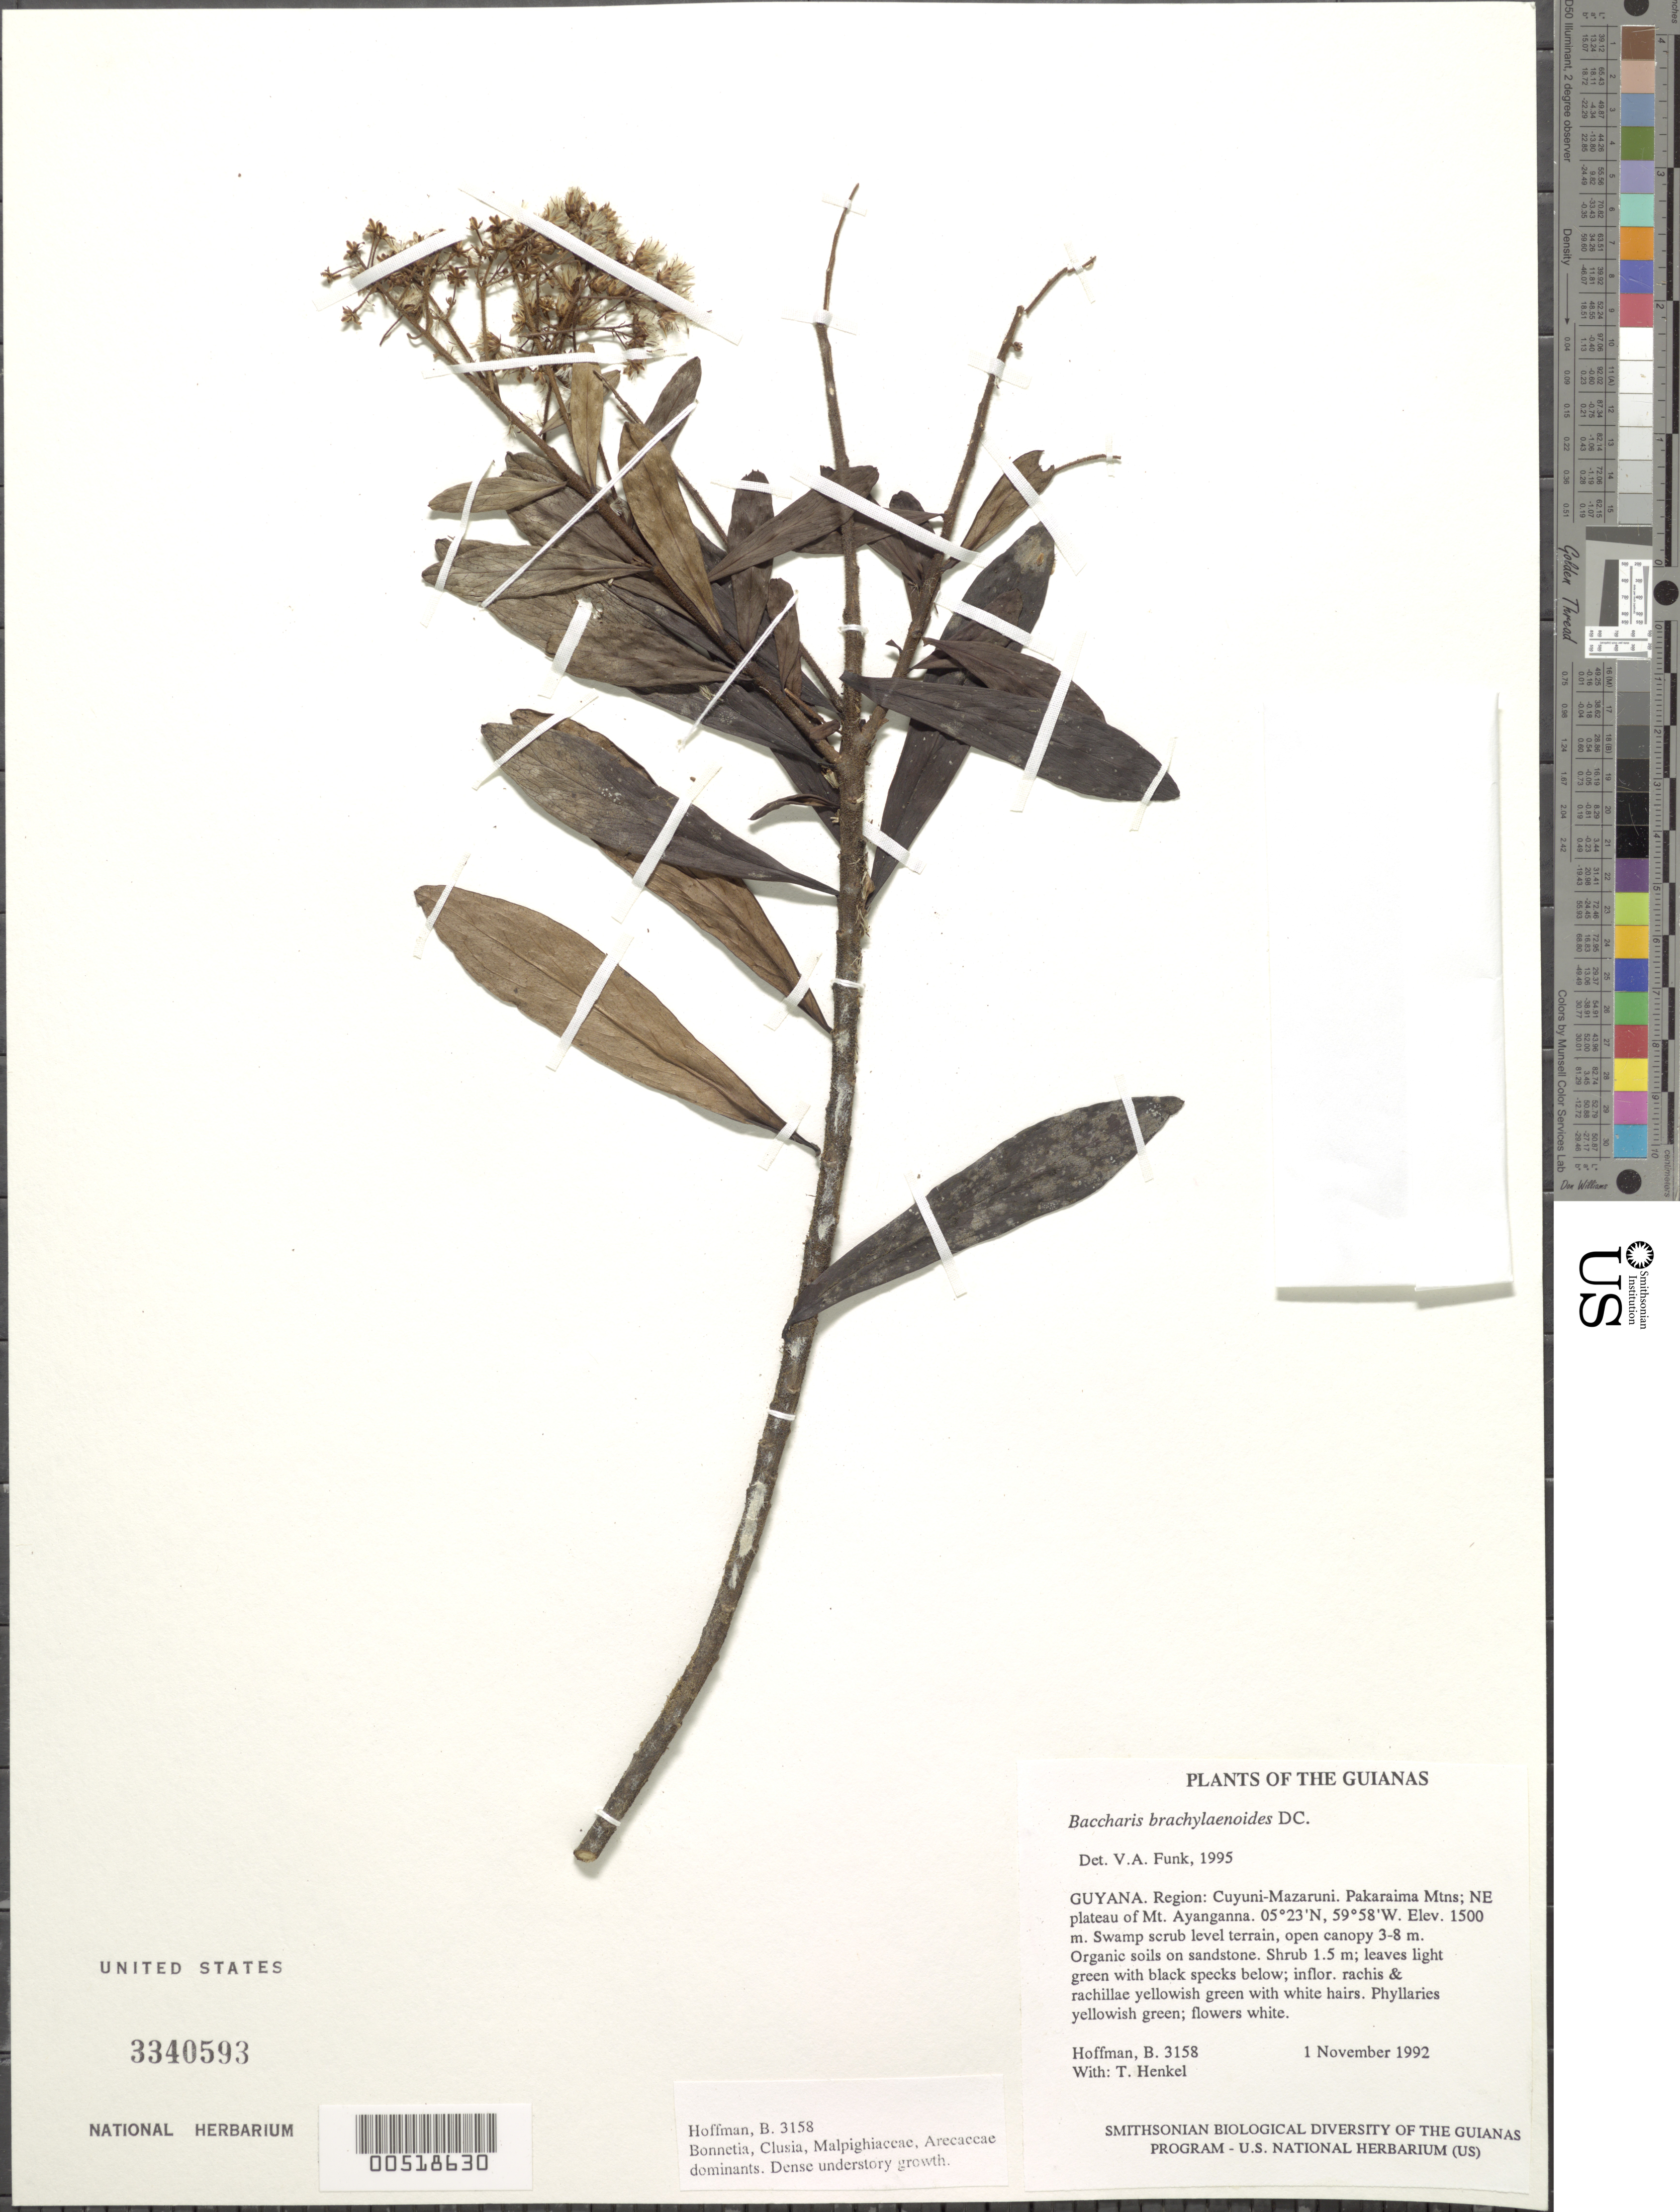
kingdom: Plantae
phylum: Tracheophyta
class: Magnoliopsida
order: Asterales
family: Asteraceae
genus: Baccharis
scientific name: Baccharis brachylaenoides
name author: DC.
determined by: Funk, Vicki A., (BOT), Smithsonian Institution - National Museum of Natural History (UNITED STATES)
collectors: B. Hoffman & T. Henkel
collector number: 3158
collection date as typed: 1 November 1992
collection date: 1992-11-01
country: Guyana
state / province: Cuyuni-Mazaruni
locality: Pakaraima Mountains; NE plateau of Mt. Ayanganna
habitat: Swamp scrub, level terrain, open canopy 3-8 m. Organic soils on sandstone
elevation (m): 1500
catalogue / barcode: US 3340593